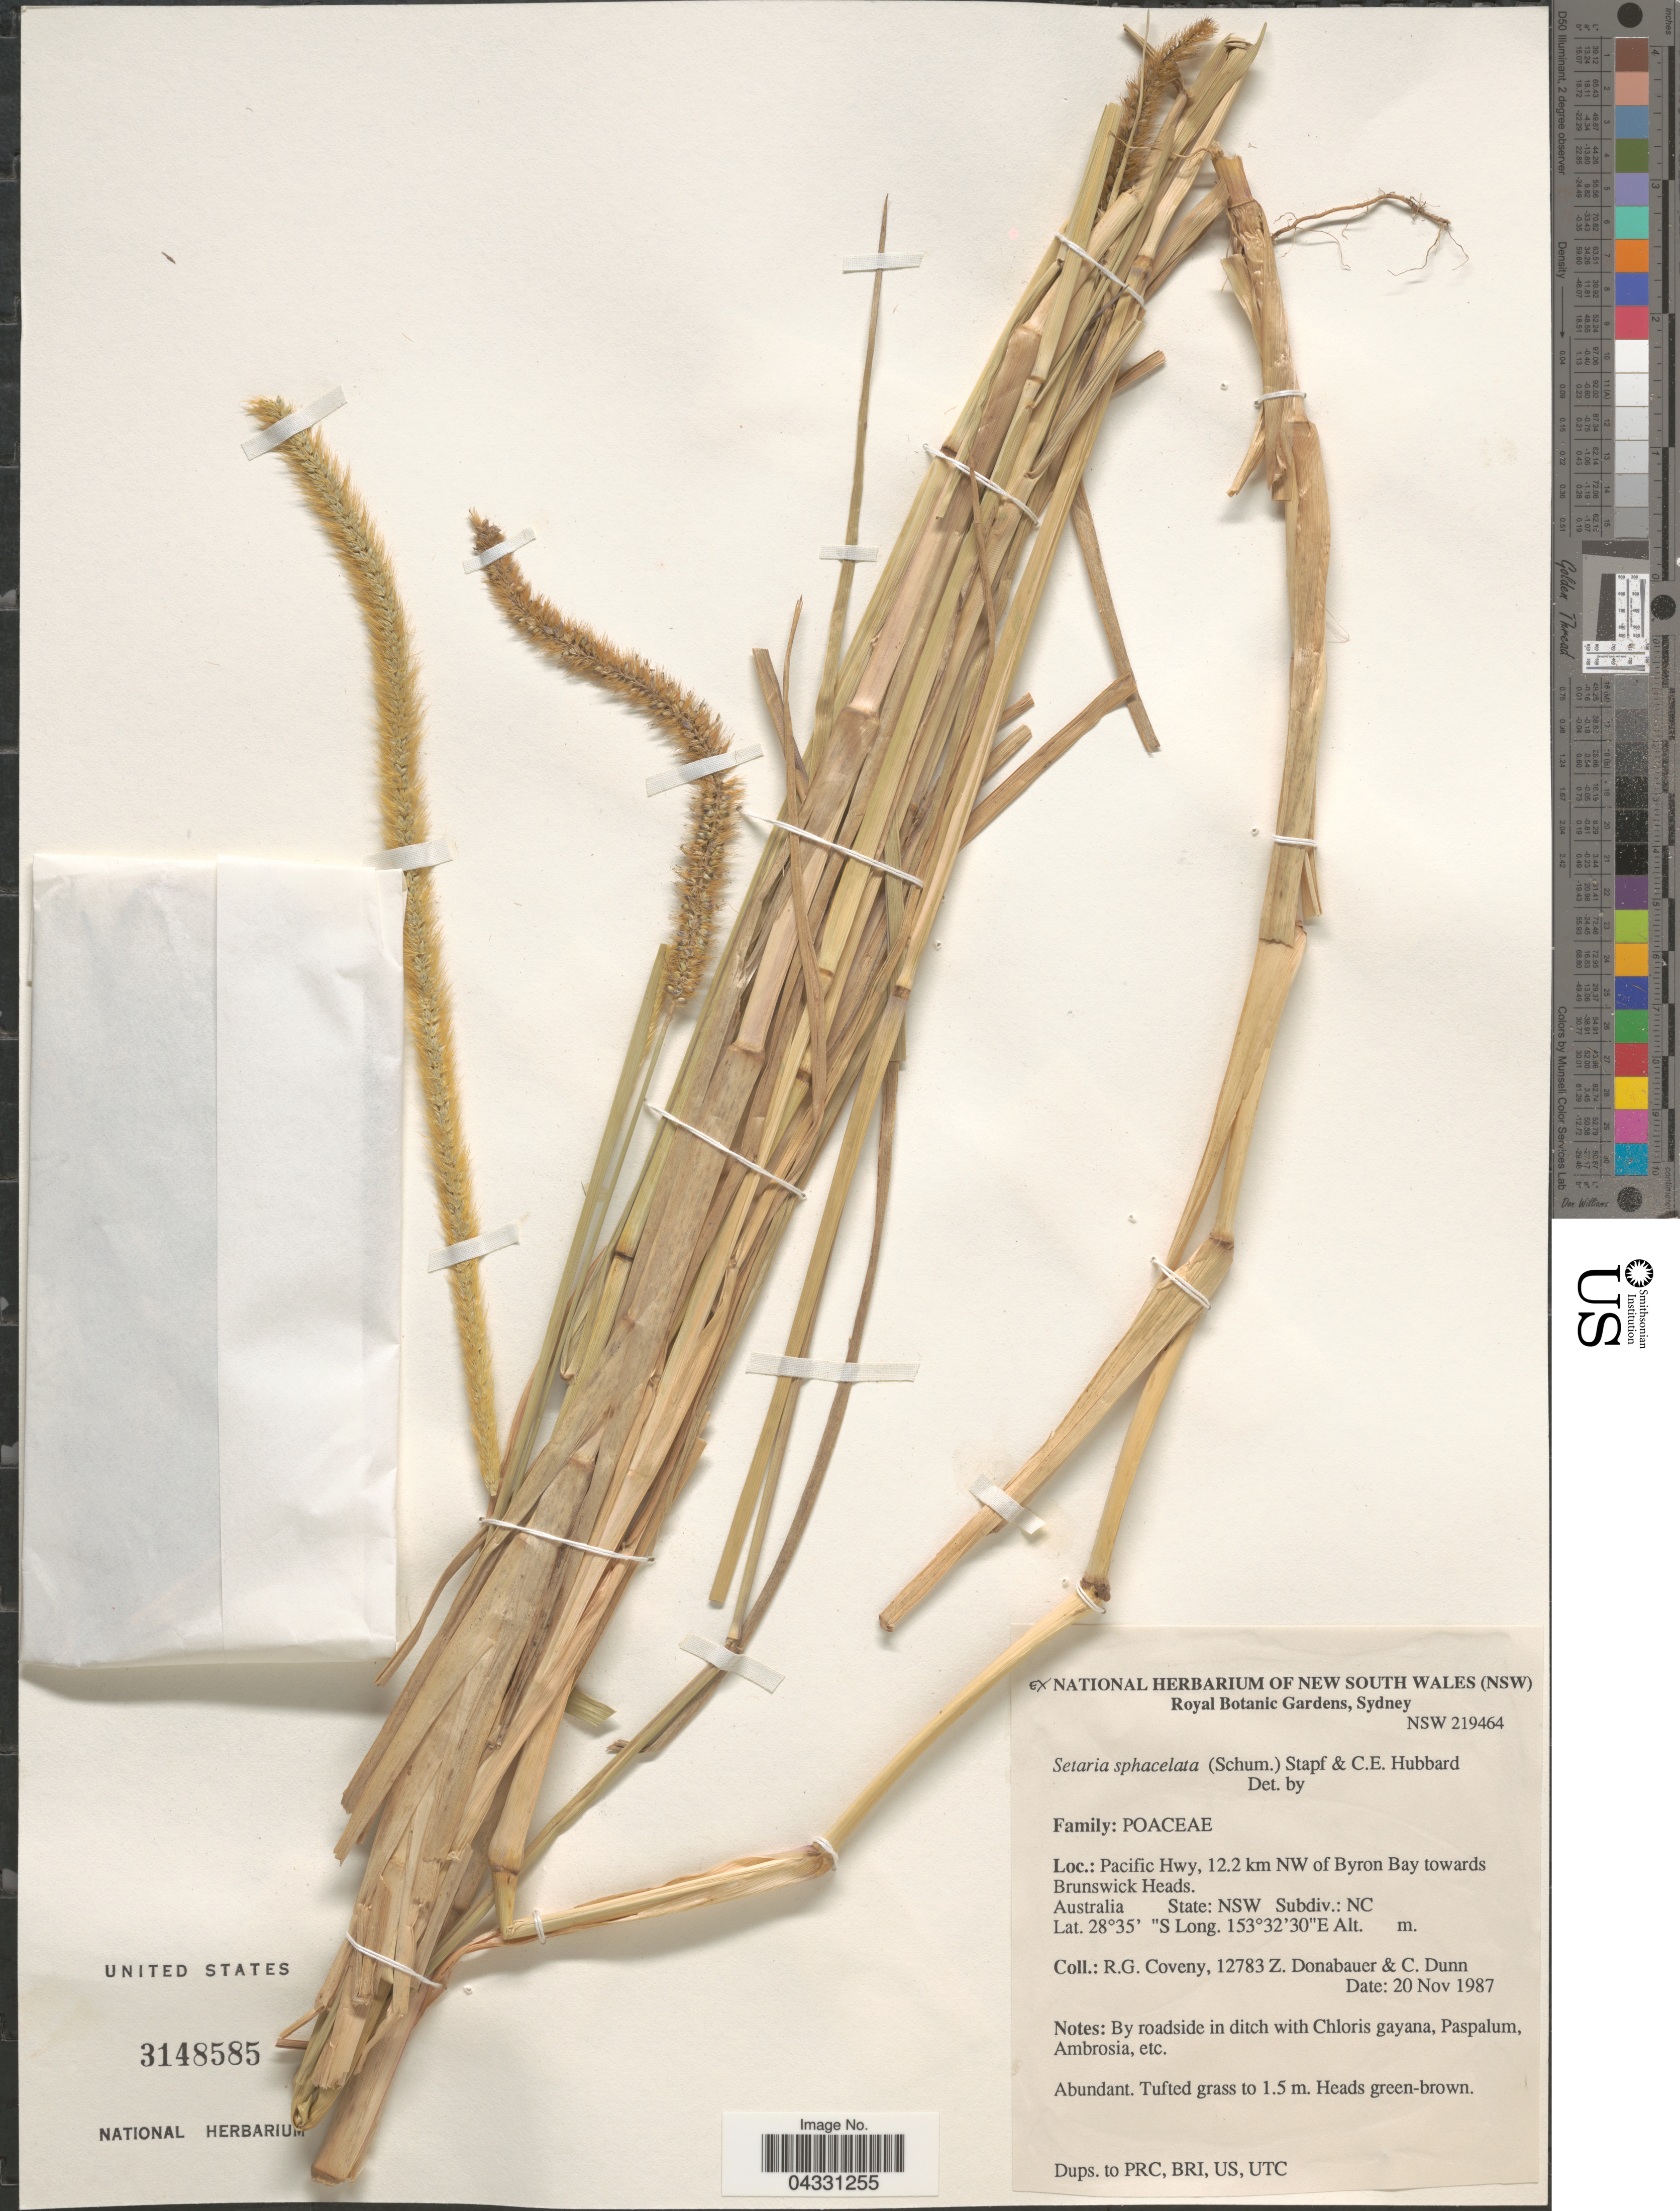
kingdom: Plantae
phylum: Tracheophyta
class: Liliopsida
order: Poales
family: Poaceae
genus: Setaria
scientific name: Setaria sphacelata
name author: (Schumach.) Stapf & Hubb. ex Moss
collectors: R. Coveny, Z. Donabauer & C. Dunn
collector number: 12783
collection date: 1987-11-20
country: Australia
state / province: New South Wales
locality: Pacific Hwy, 12.2 km NW of Byron Bay towards Brunswick Heads. Subdiv.: NC.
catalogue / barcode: US 3148585